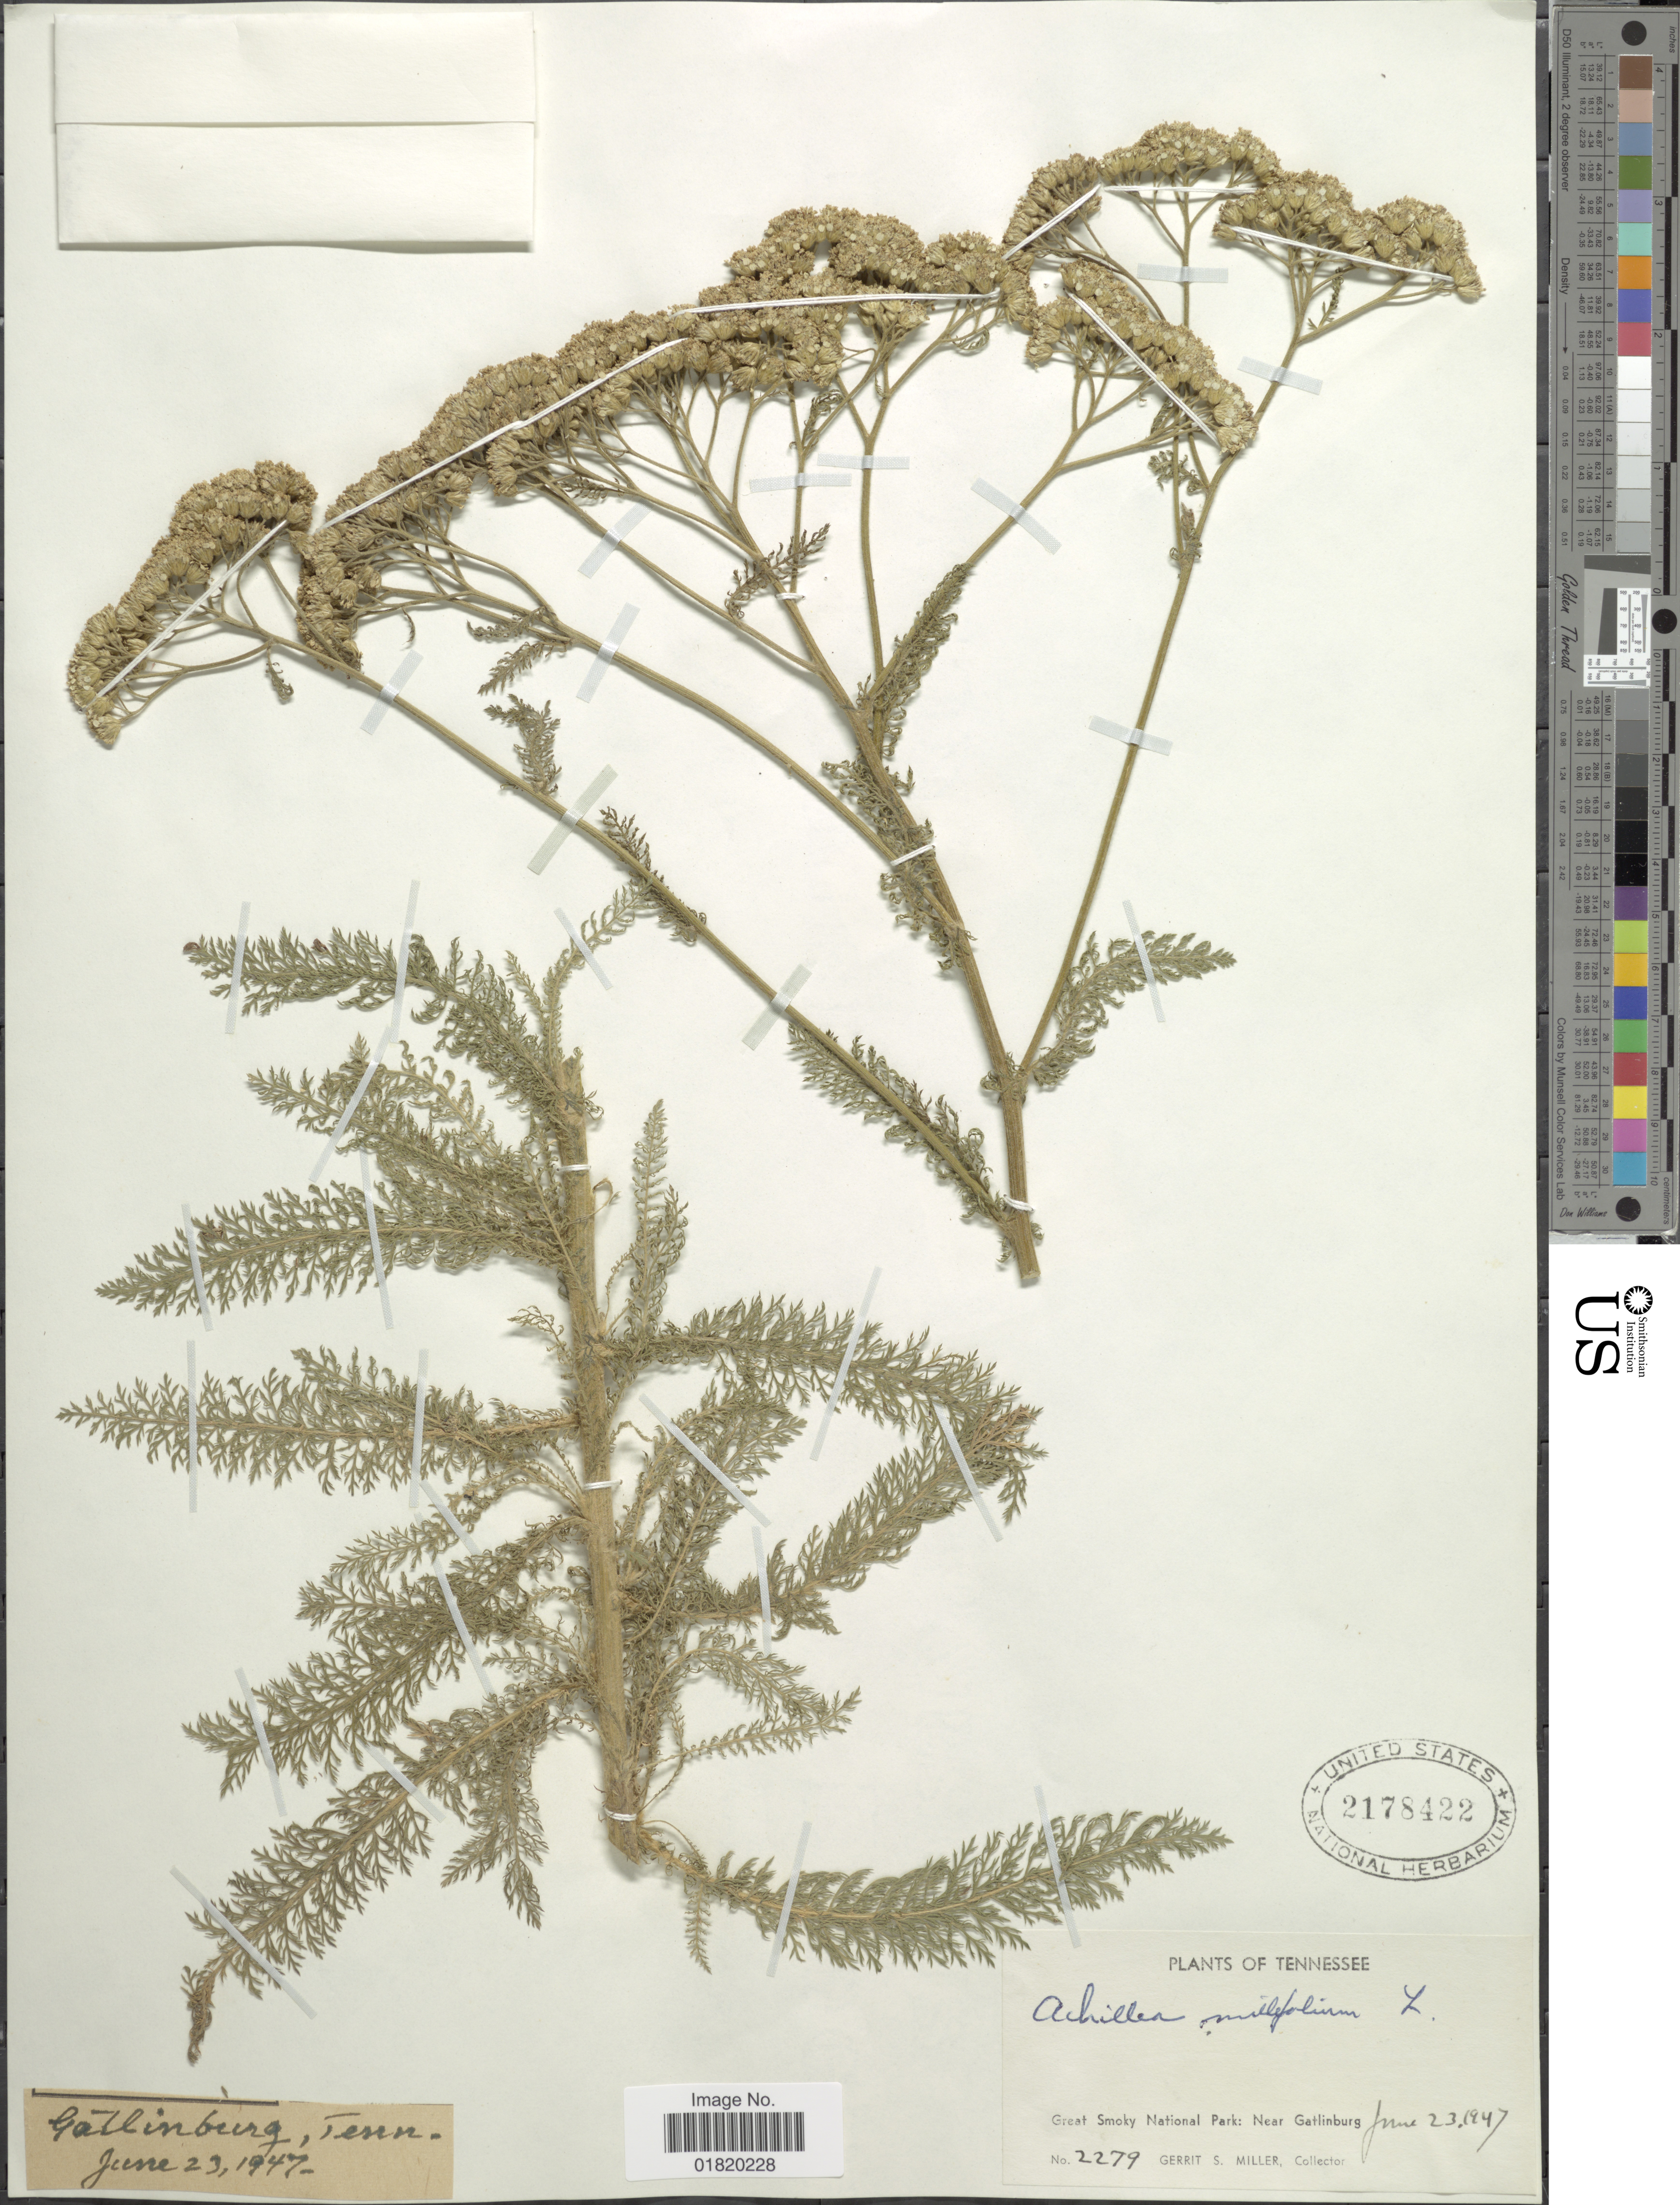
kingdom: Plantae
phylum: Tracheophyta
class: Magnoliopsida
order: Asterales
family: Asteraceae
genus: Achillea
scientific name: Achillea millefolium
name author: L.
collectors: G. S. Miller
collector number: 2279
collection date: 1947-06-23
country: United States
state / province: Tennessee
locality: Great Smoky National Park: Near Gatlinburg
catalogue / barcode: US 2178422